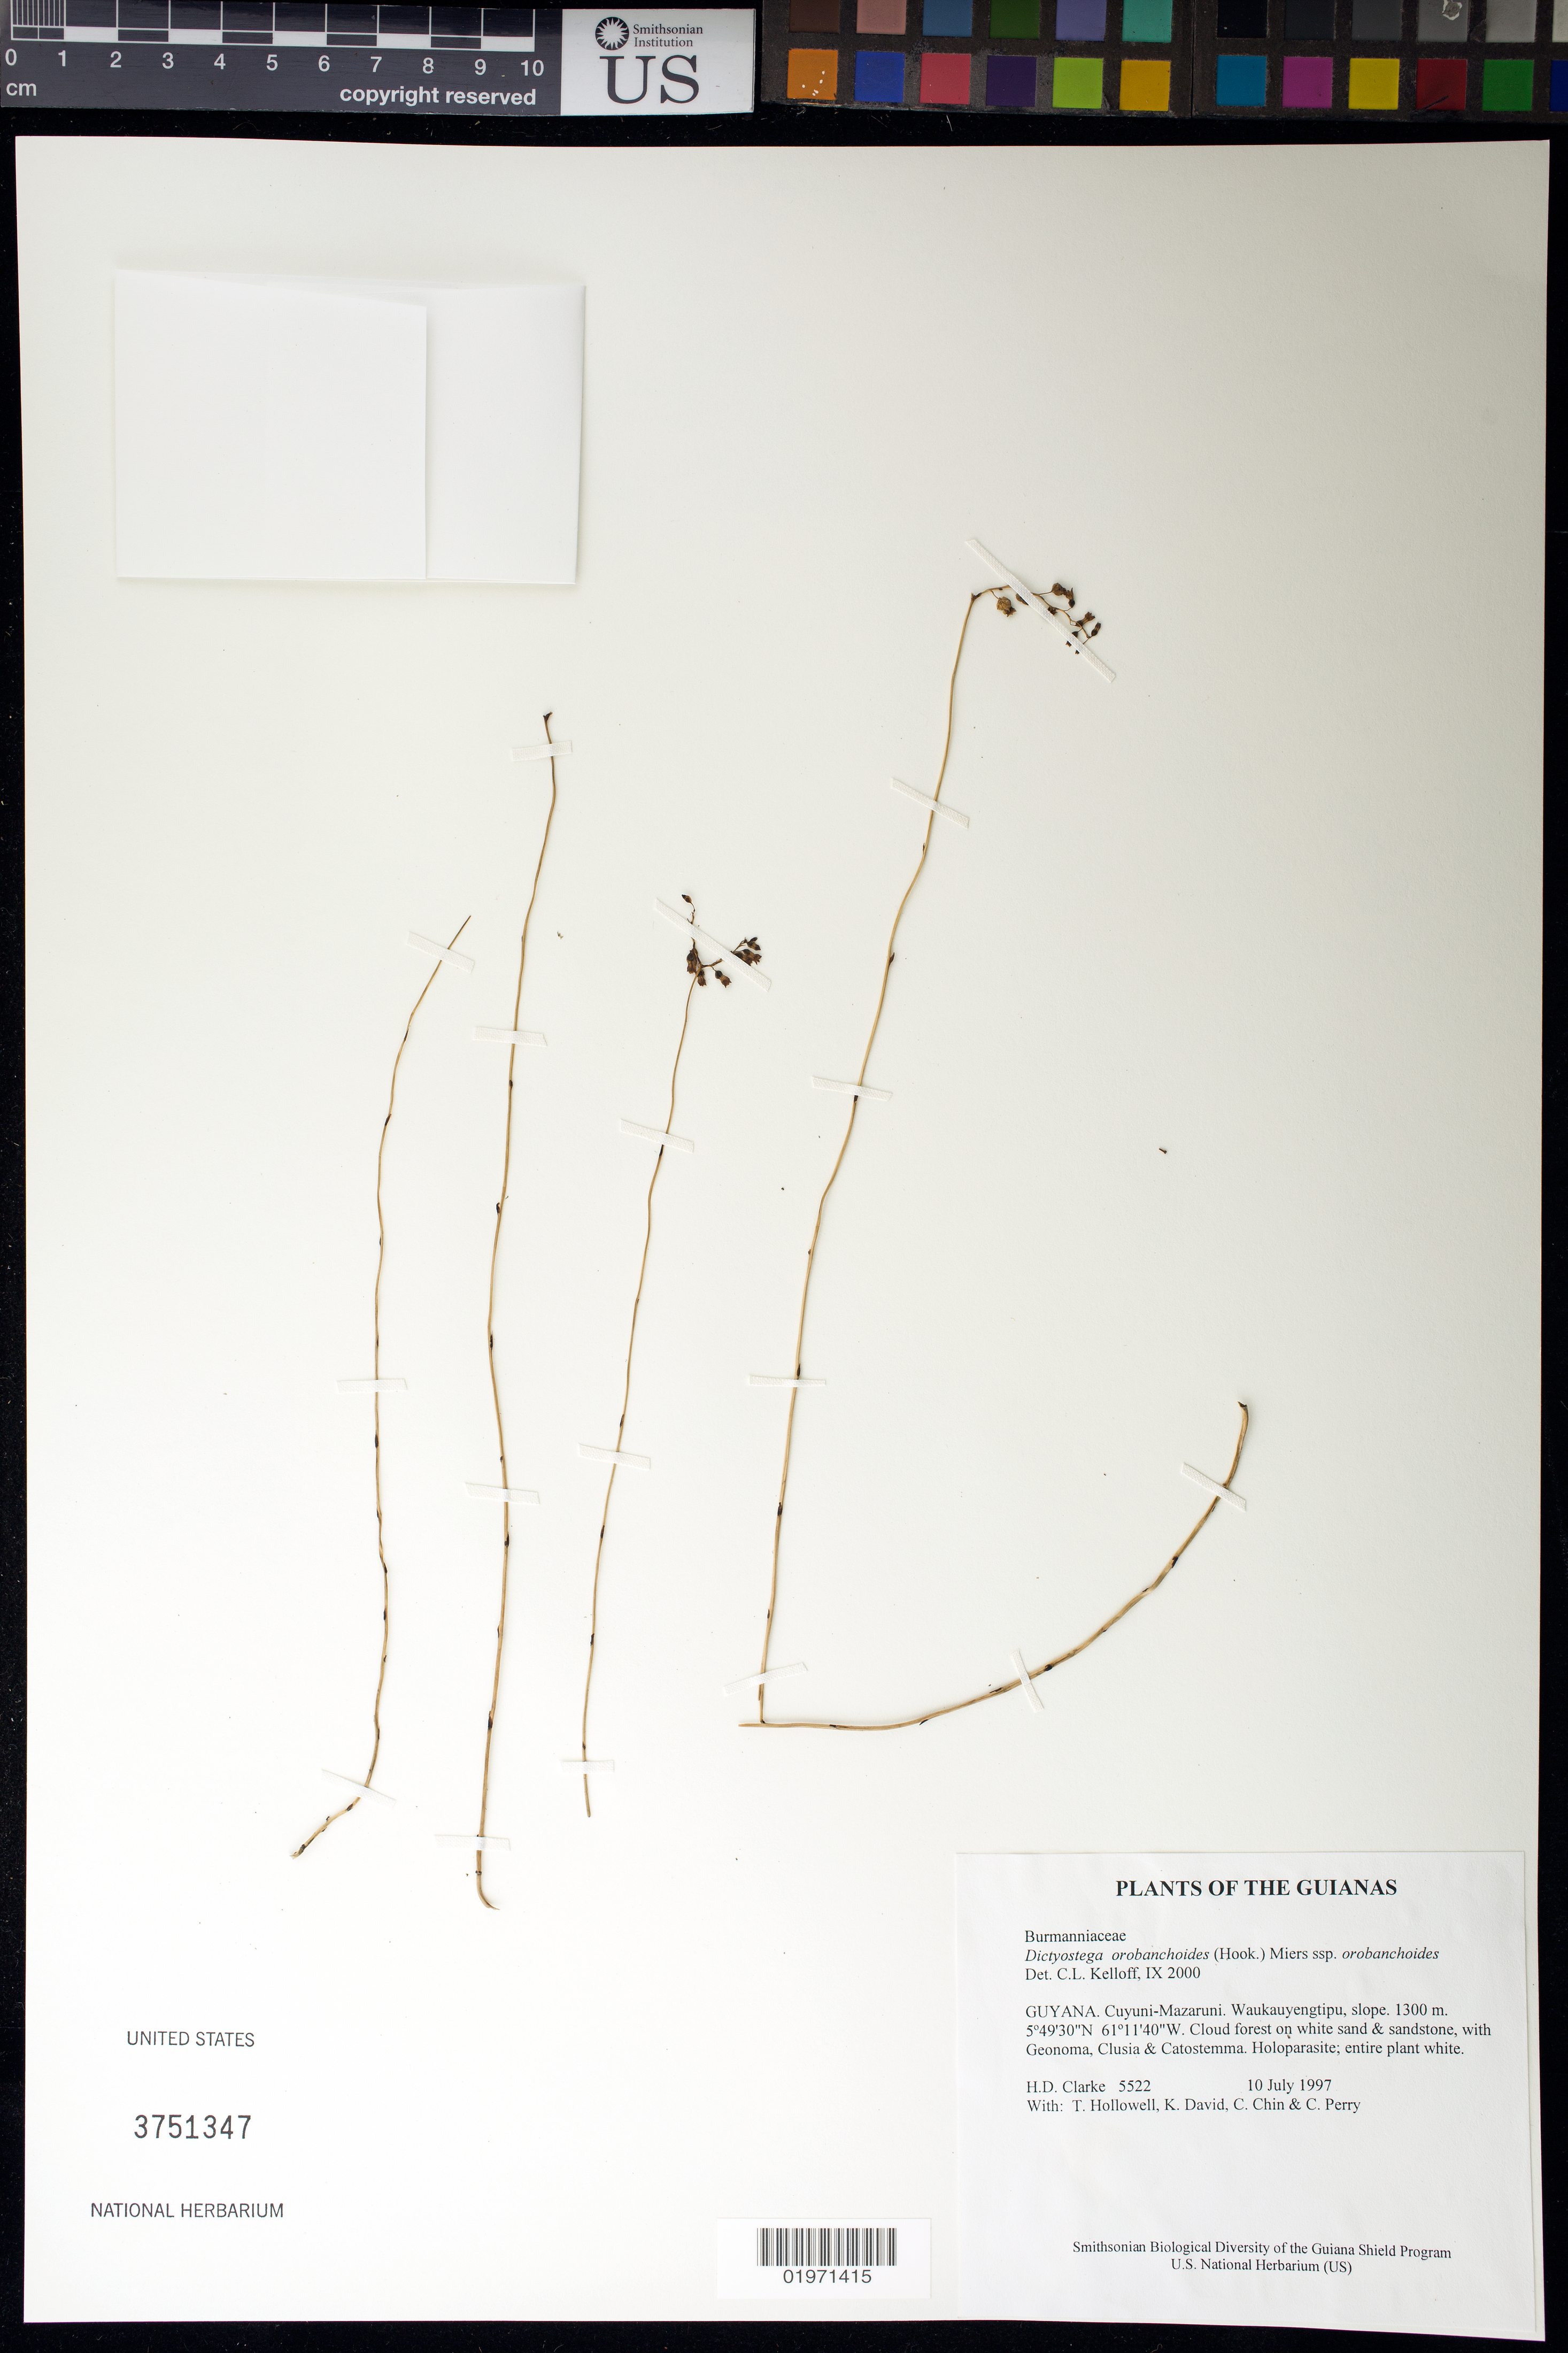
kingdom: Plantae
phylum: Tracheophyta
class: Liliopsida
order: Dioscoreales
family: Burmanniaceae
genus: Dictyostega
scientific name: Dictyostega orobanchoides subsp. orobanchoides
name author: (Hook.) Miers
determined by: Kelloff, Carol L., (US), Smithsonian Institution - National Museum of Natural History (UNITED STATES)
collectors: H. D. Clarke, T. Hollowell, K. David, C. Chin & C. Perry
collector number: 5522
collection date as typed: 10 July 1997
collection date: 1997-07-10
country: Guyana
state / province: Cuyuni-Mazaruni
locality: Waukauyengtipu, slope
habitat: Cloud forest on white sand & sandstone, with Geonoma, Clusia & Catostemma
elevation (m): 1300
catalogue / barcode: US 3751347